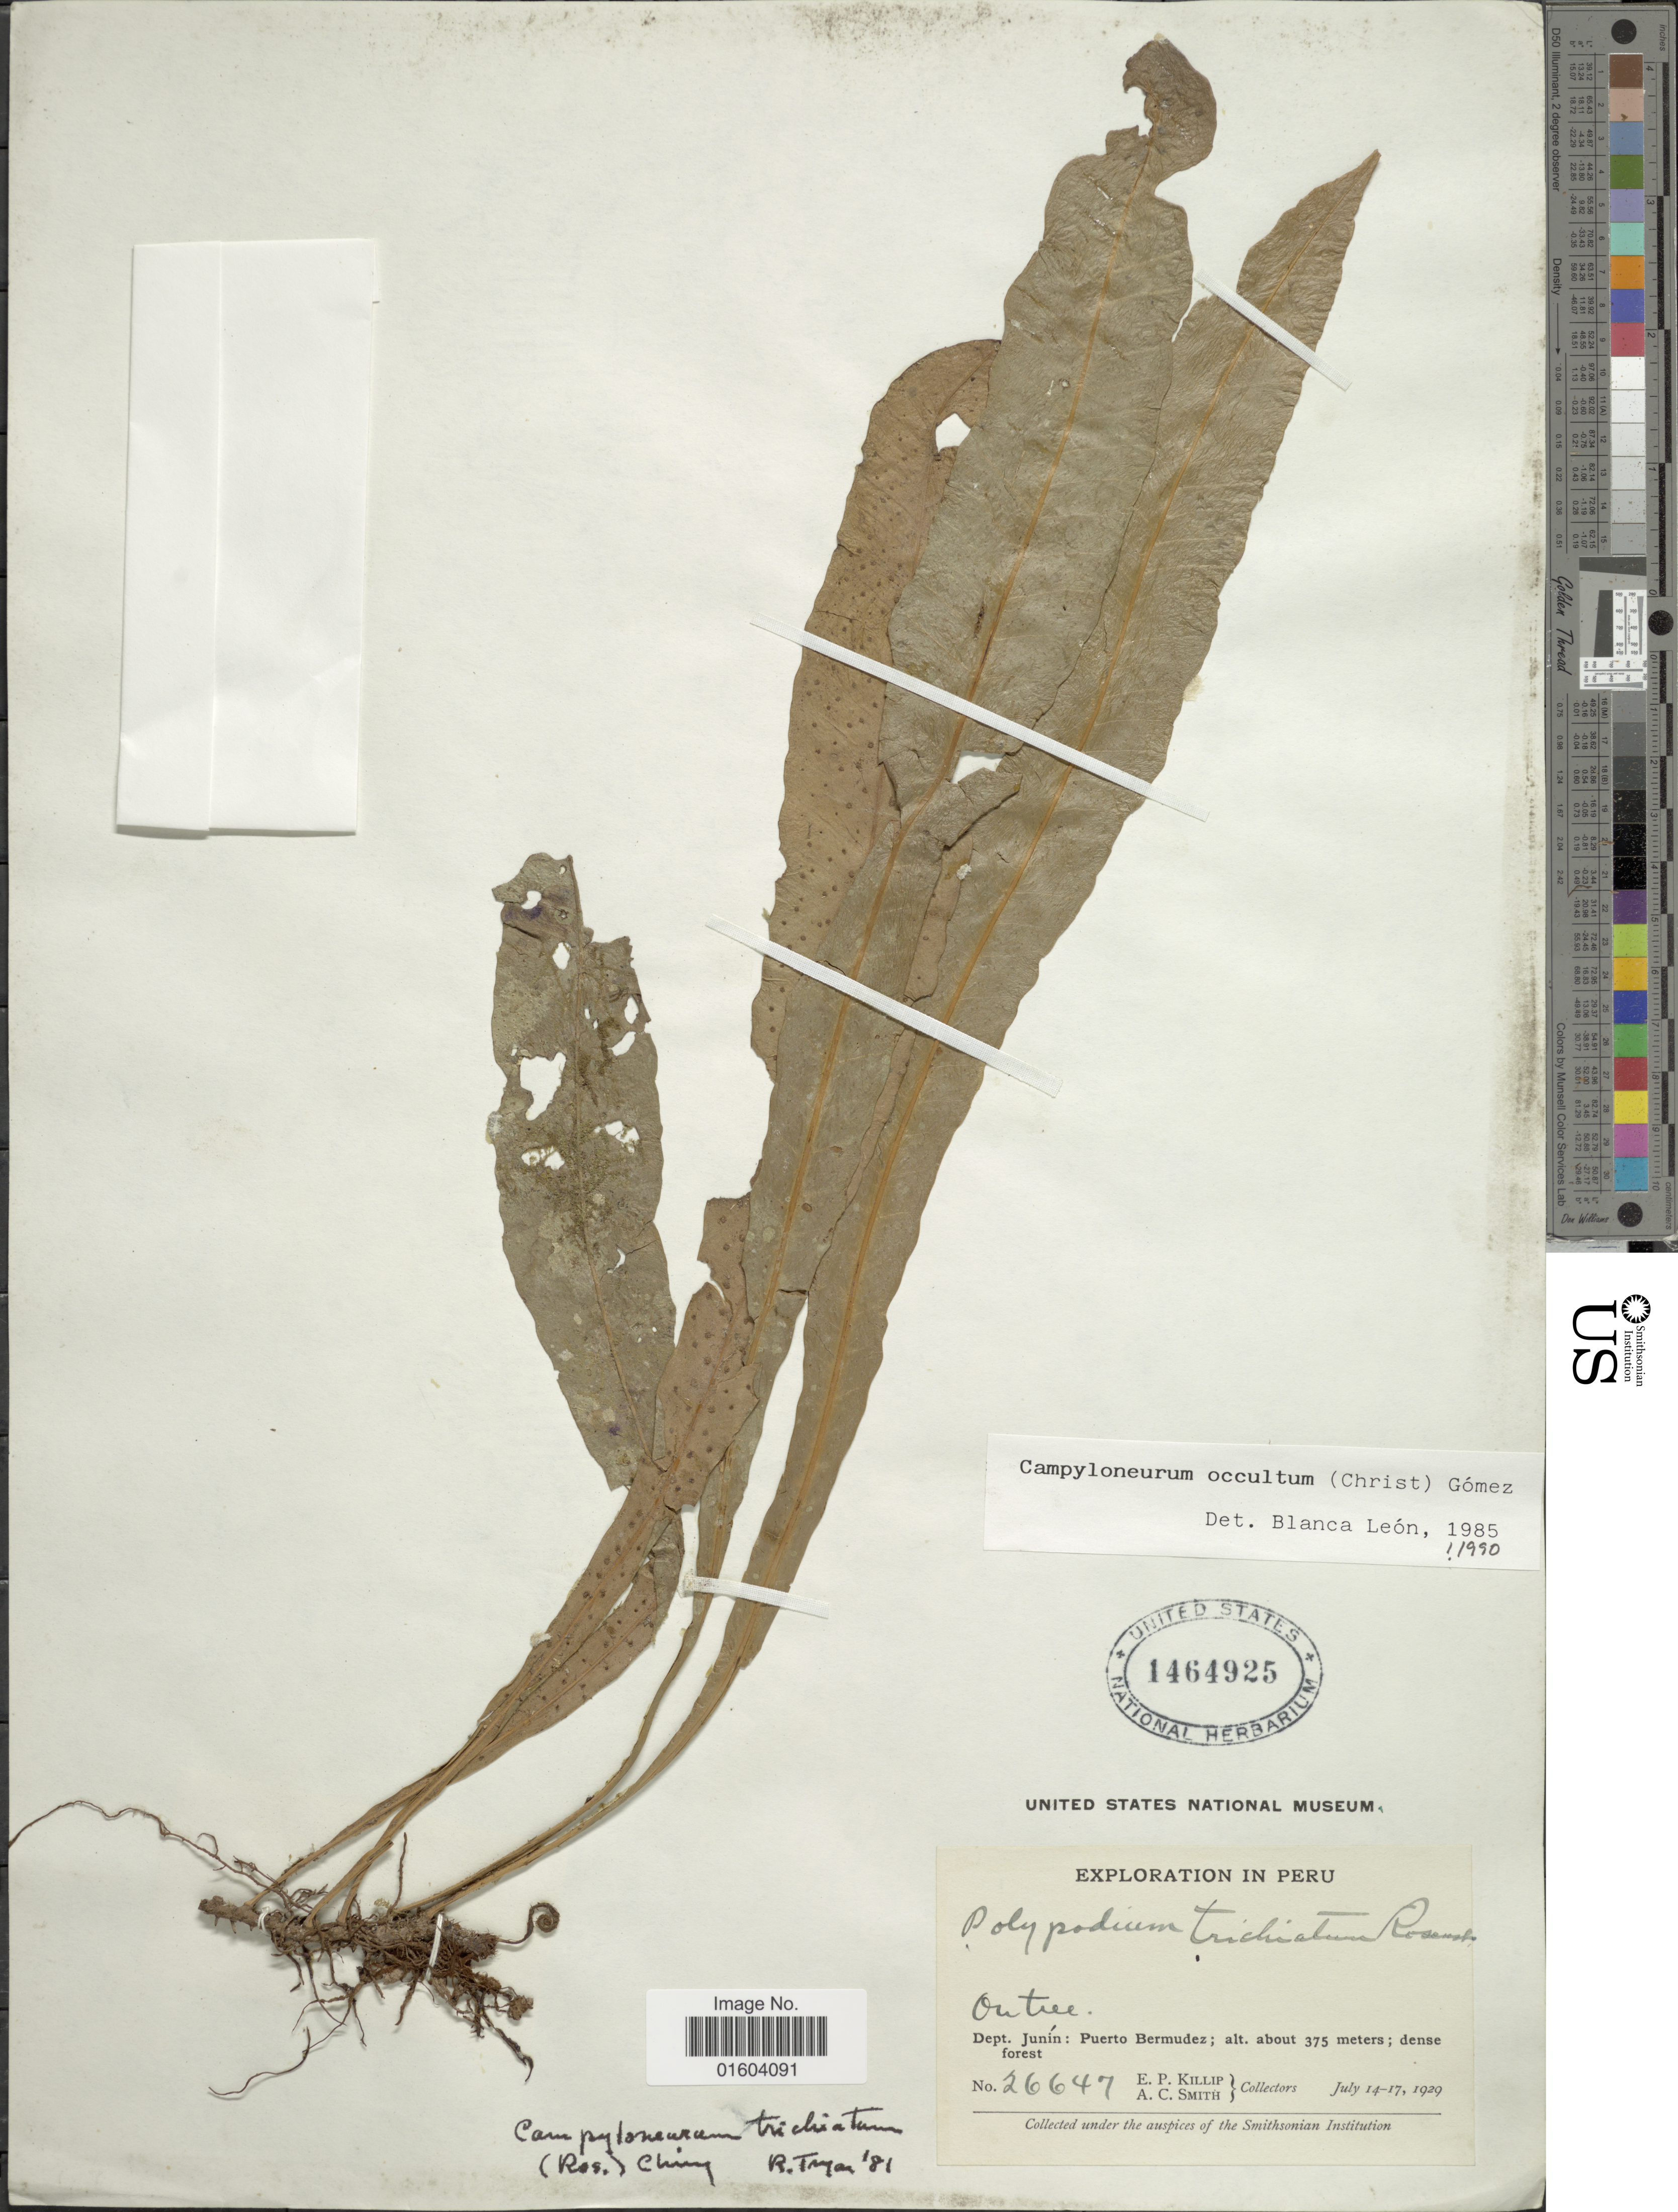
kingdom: Plantae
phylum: Tracheophyta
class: Polypodiopsida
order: Polypodiales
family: Polypodiaceae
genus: Campyloneurum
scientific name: Campyloneurum aphanophlebium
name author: (Kunze) T. Moore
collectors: E. P. Killip & A. C. Smith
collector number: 26647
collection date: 1929-07-14/1929-07-17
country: Peru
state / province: Junín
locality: Peru, Dept. Junin: Puerto Bermudez.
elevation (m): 375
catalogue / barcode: US 1464925